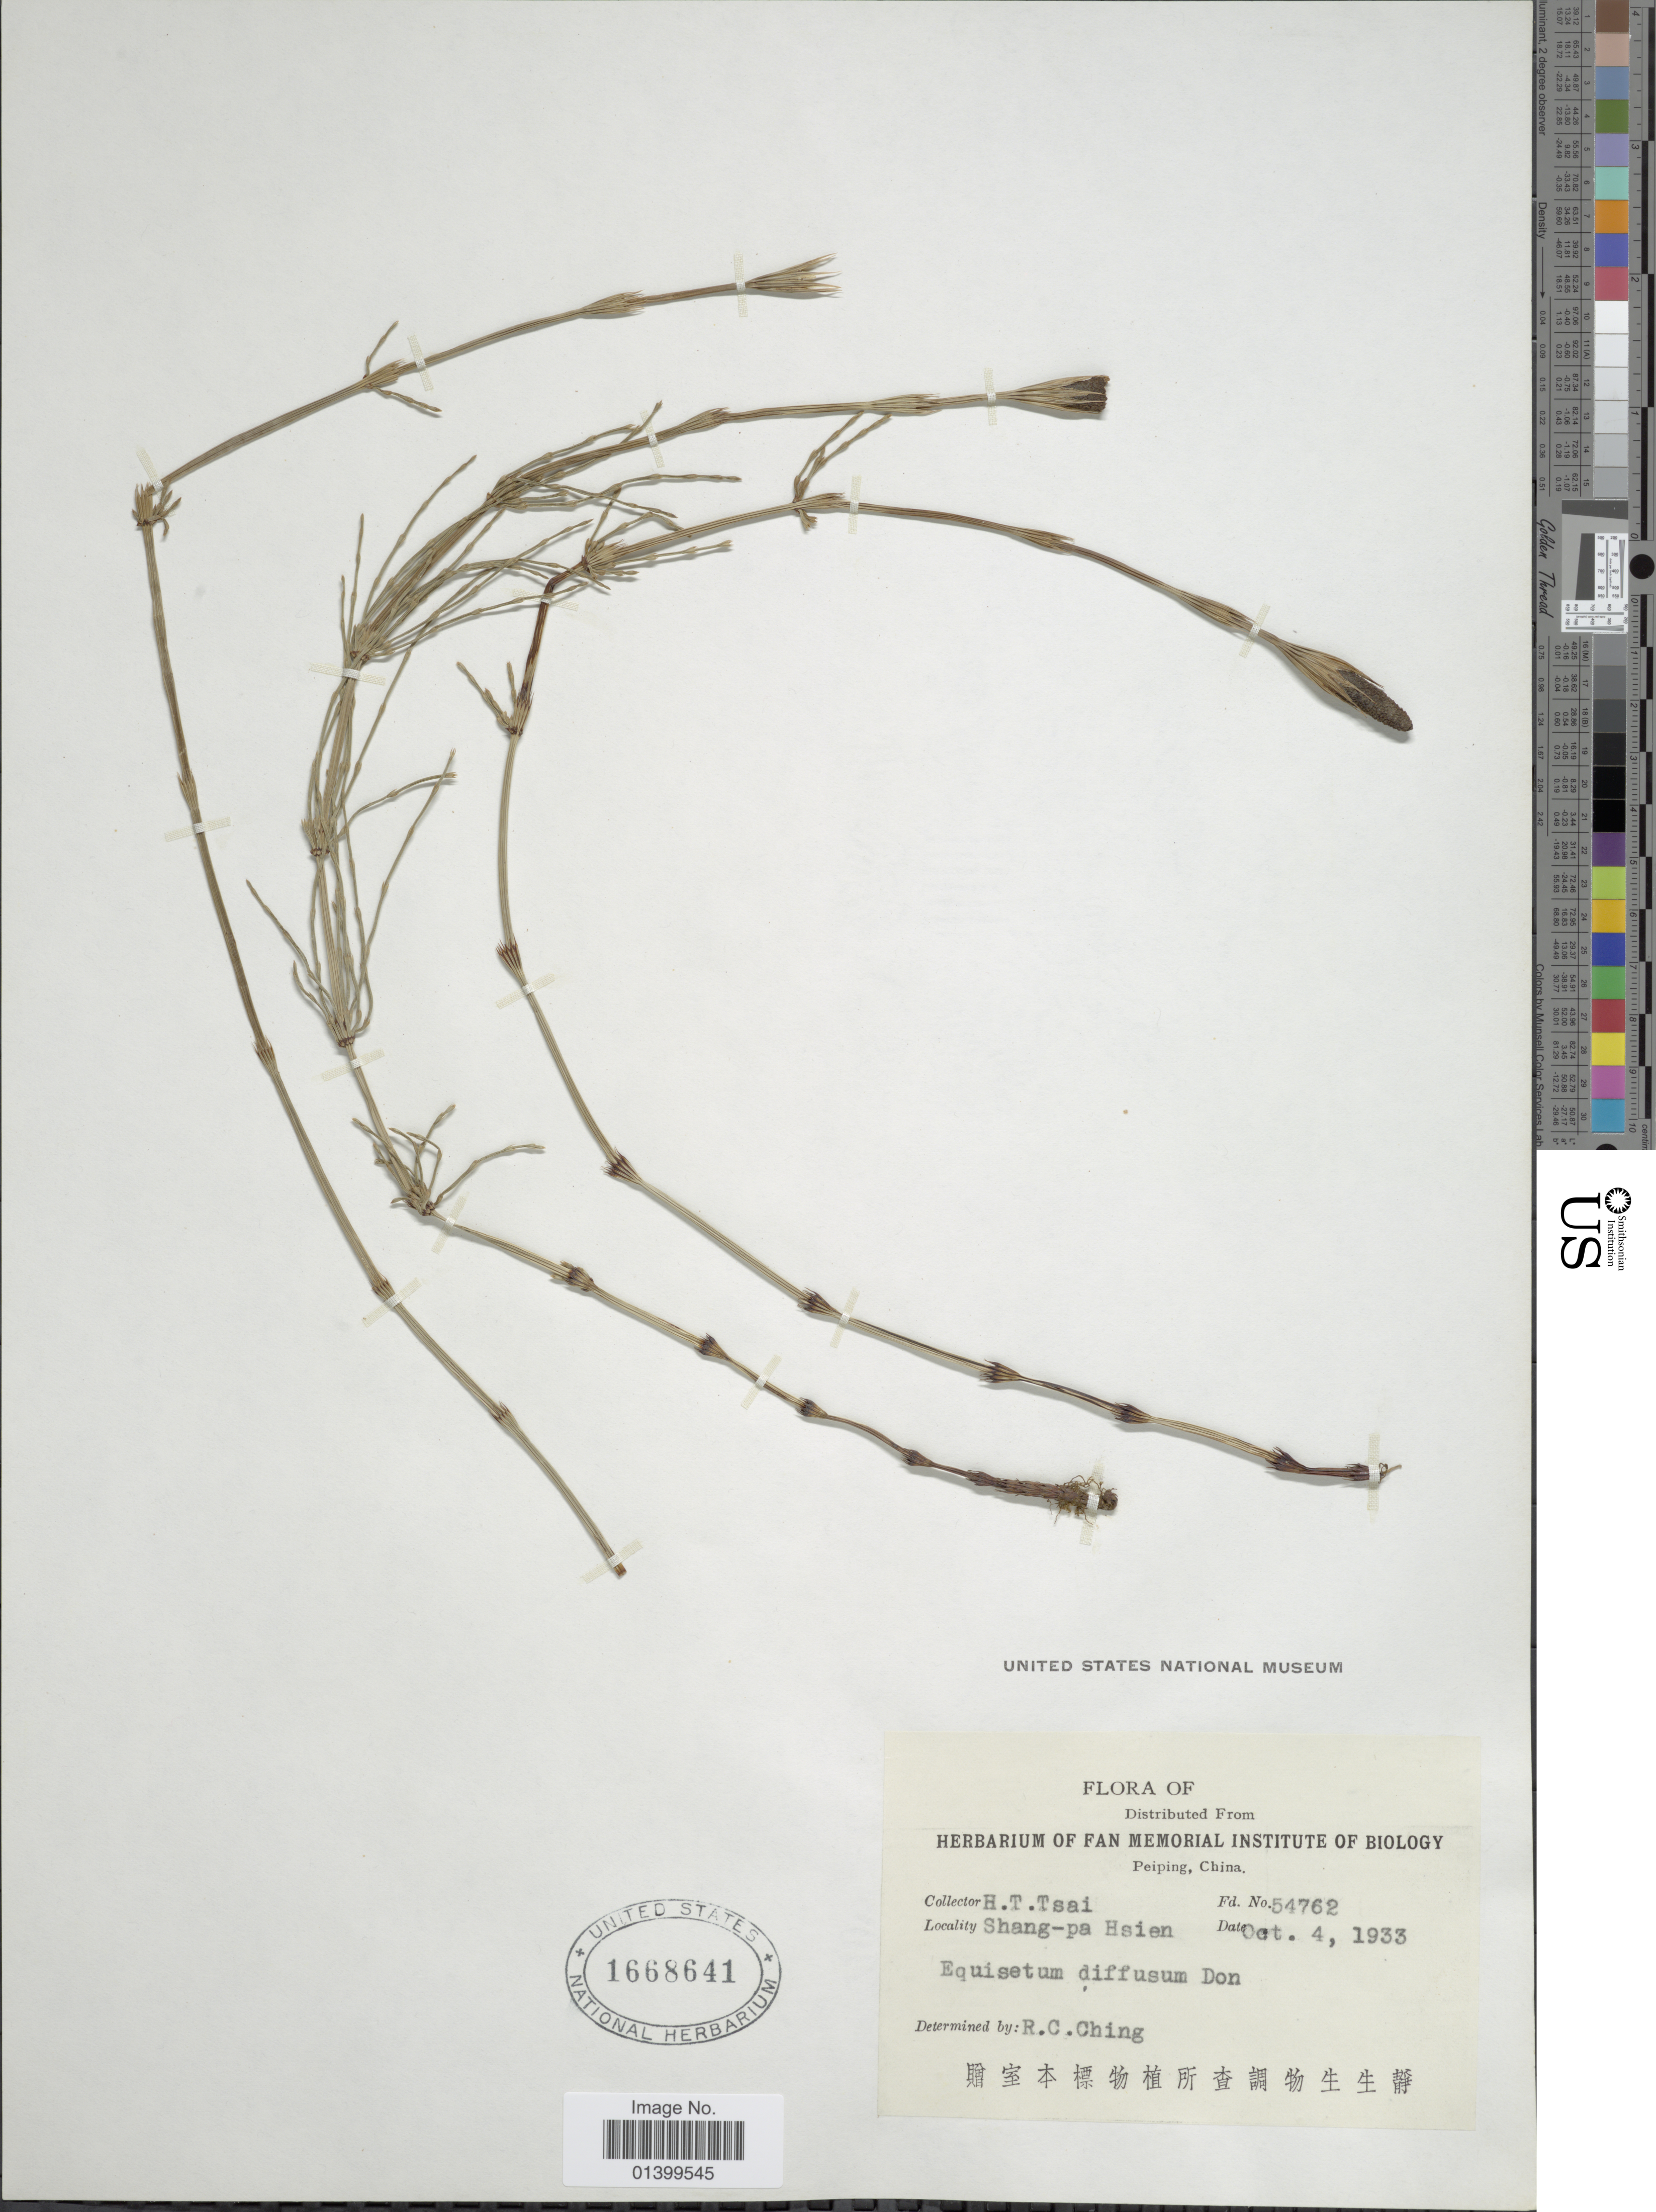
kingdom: Plantae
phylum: Tracheophyta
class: Polypodiopsida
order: Equisetales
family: Equisetaceae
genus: Equisetum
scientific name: Equisetum diffusum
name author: D. Don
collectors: H. Tsai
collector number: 54762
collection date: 1933-10-04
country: China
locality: Peiping. Shang-pa Hsien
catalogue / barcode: US 1668641